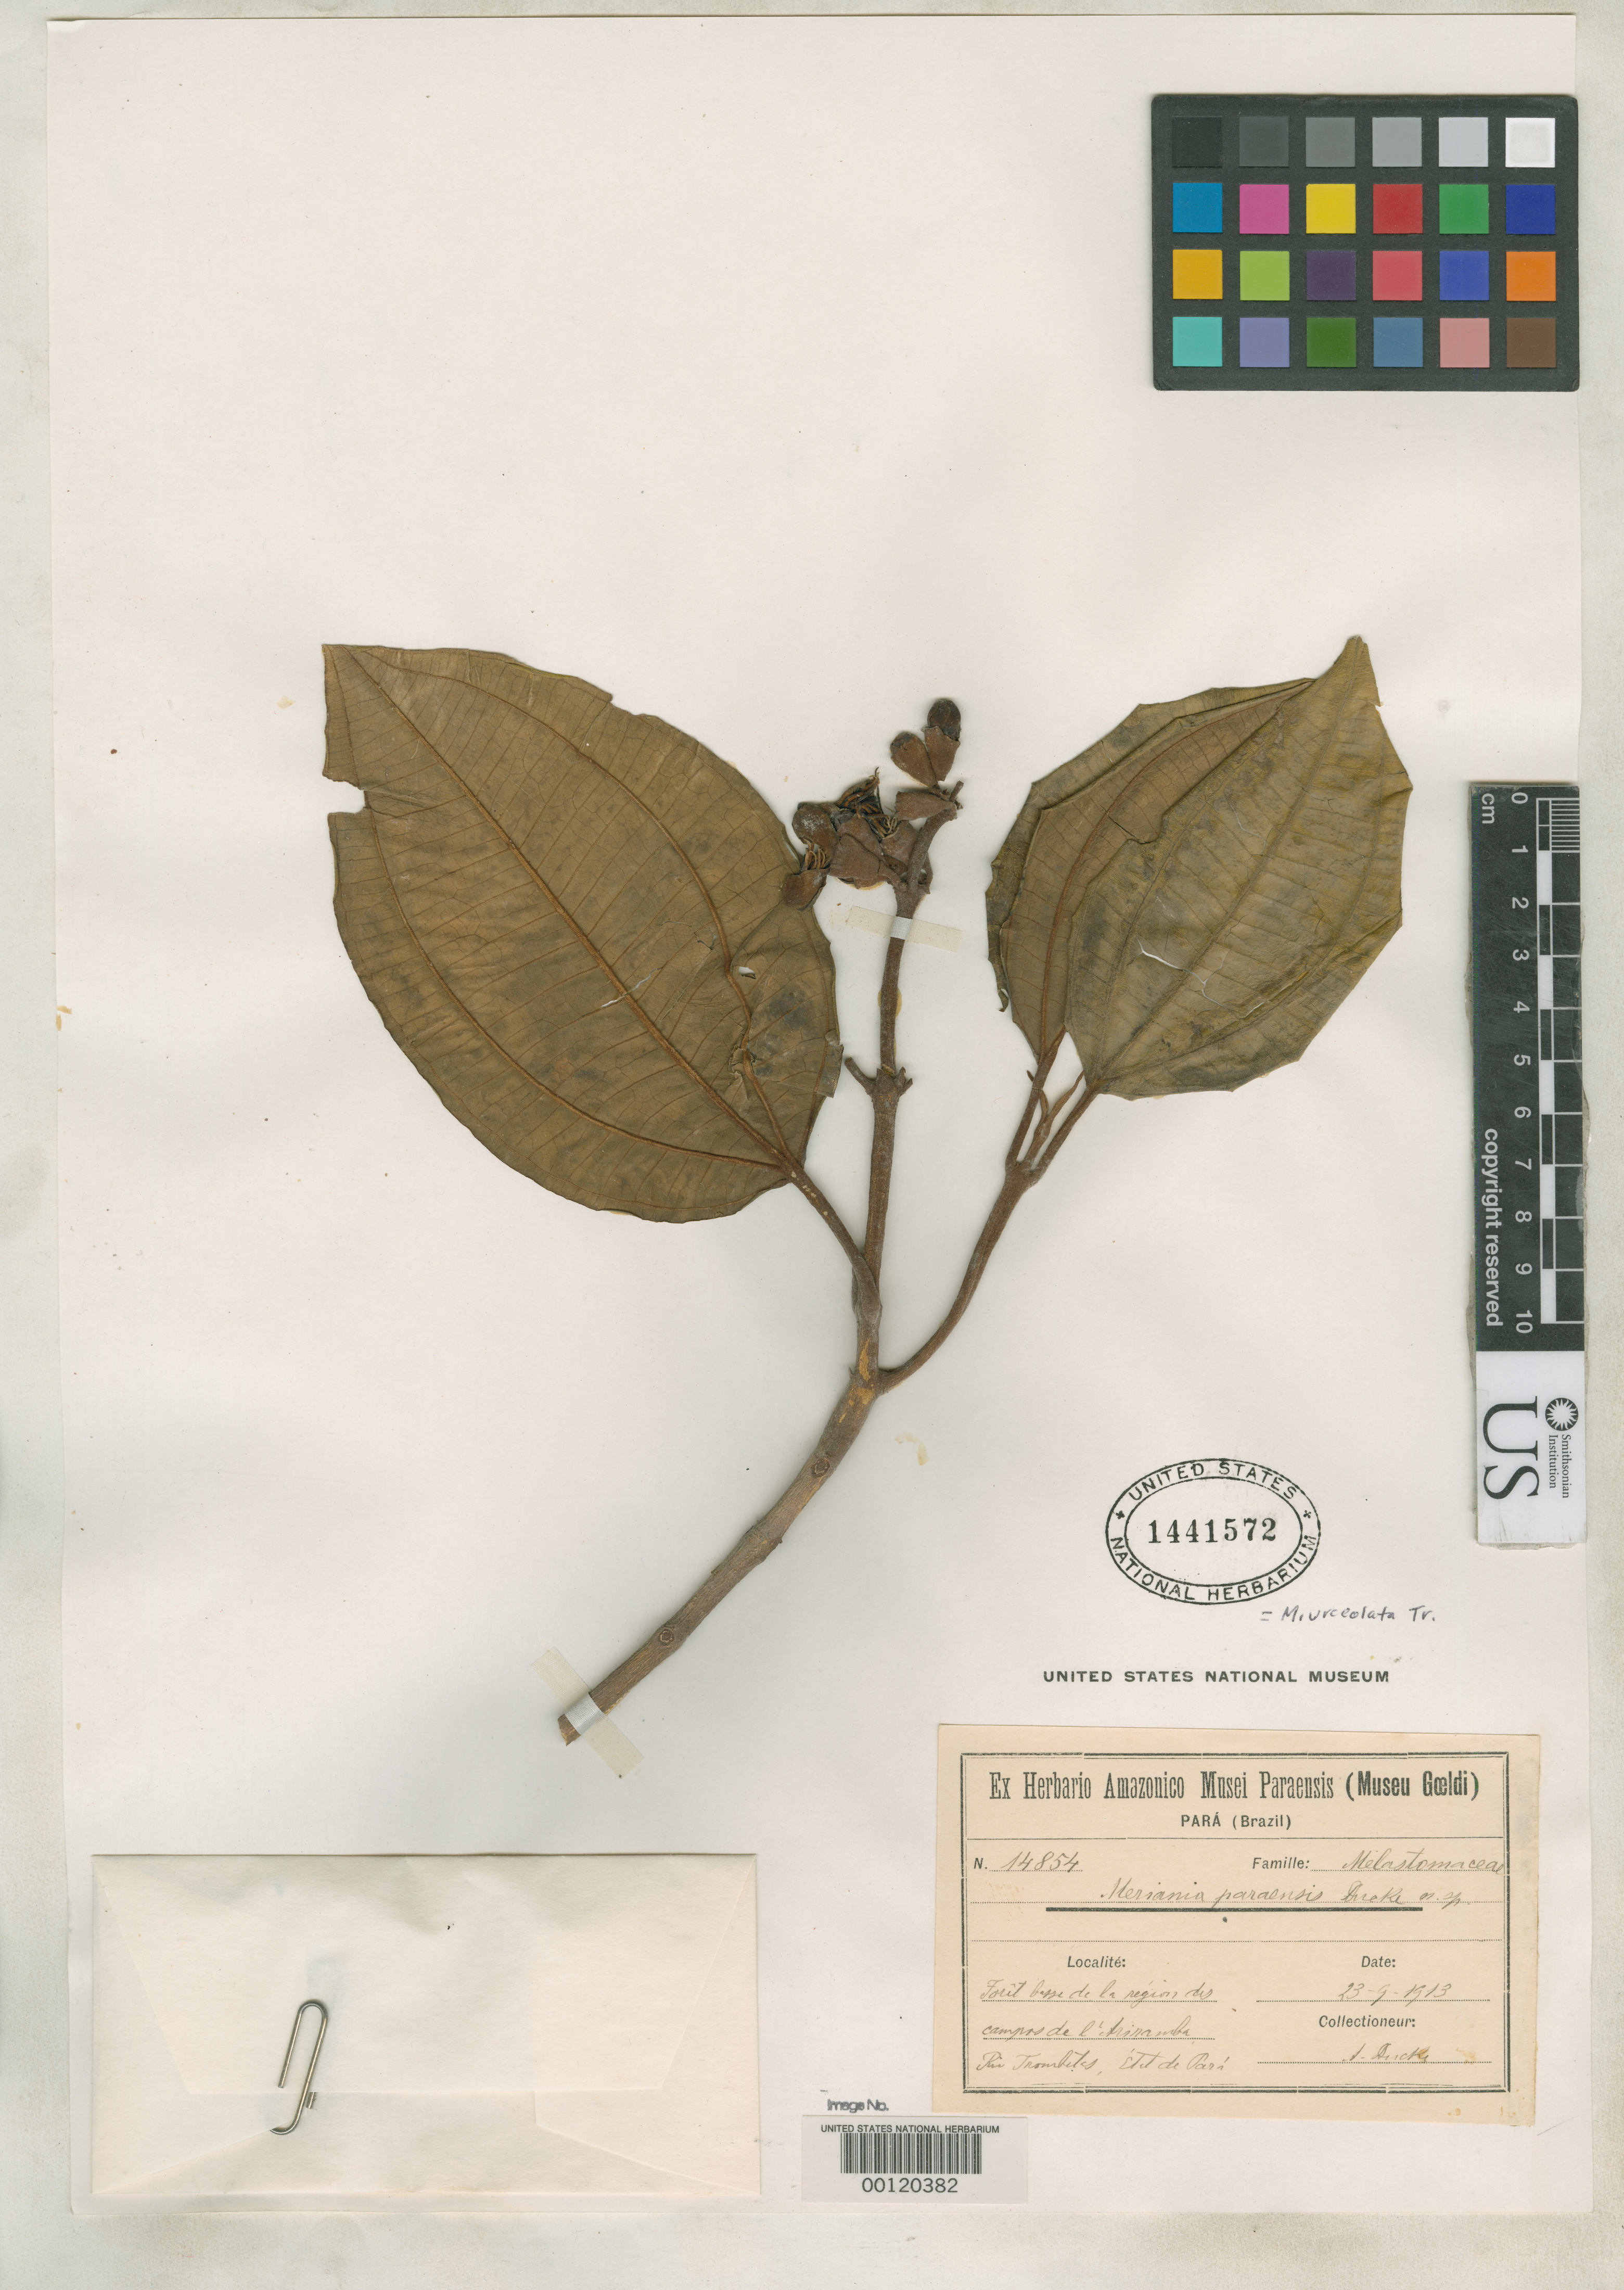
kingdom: Plantae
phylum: Tracheophyta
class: Magnoliopsida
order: Myrtales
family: Melastomataceae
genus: Meriania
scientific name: Meriania paraensis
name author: Ducke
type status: Isotype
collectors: A. Ducke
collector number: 14854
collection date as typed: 23 Sep 1913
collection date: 1913-09-23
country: Brazil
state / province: Pará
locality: Campos do Ariramba.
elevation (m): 150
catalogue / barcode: US 1441572